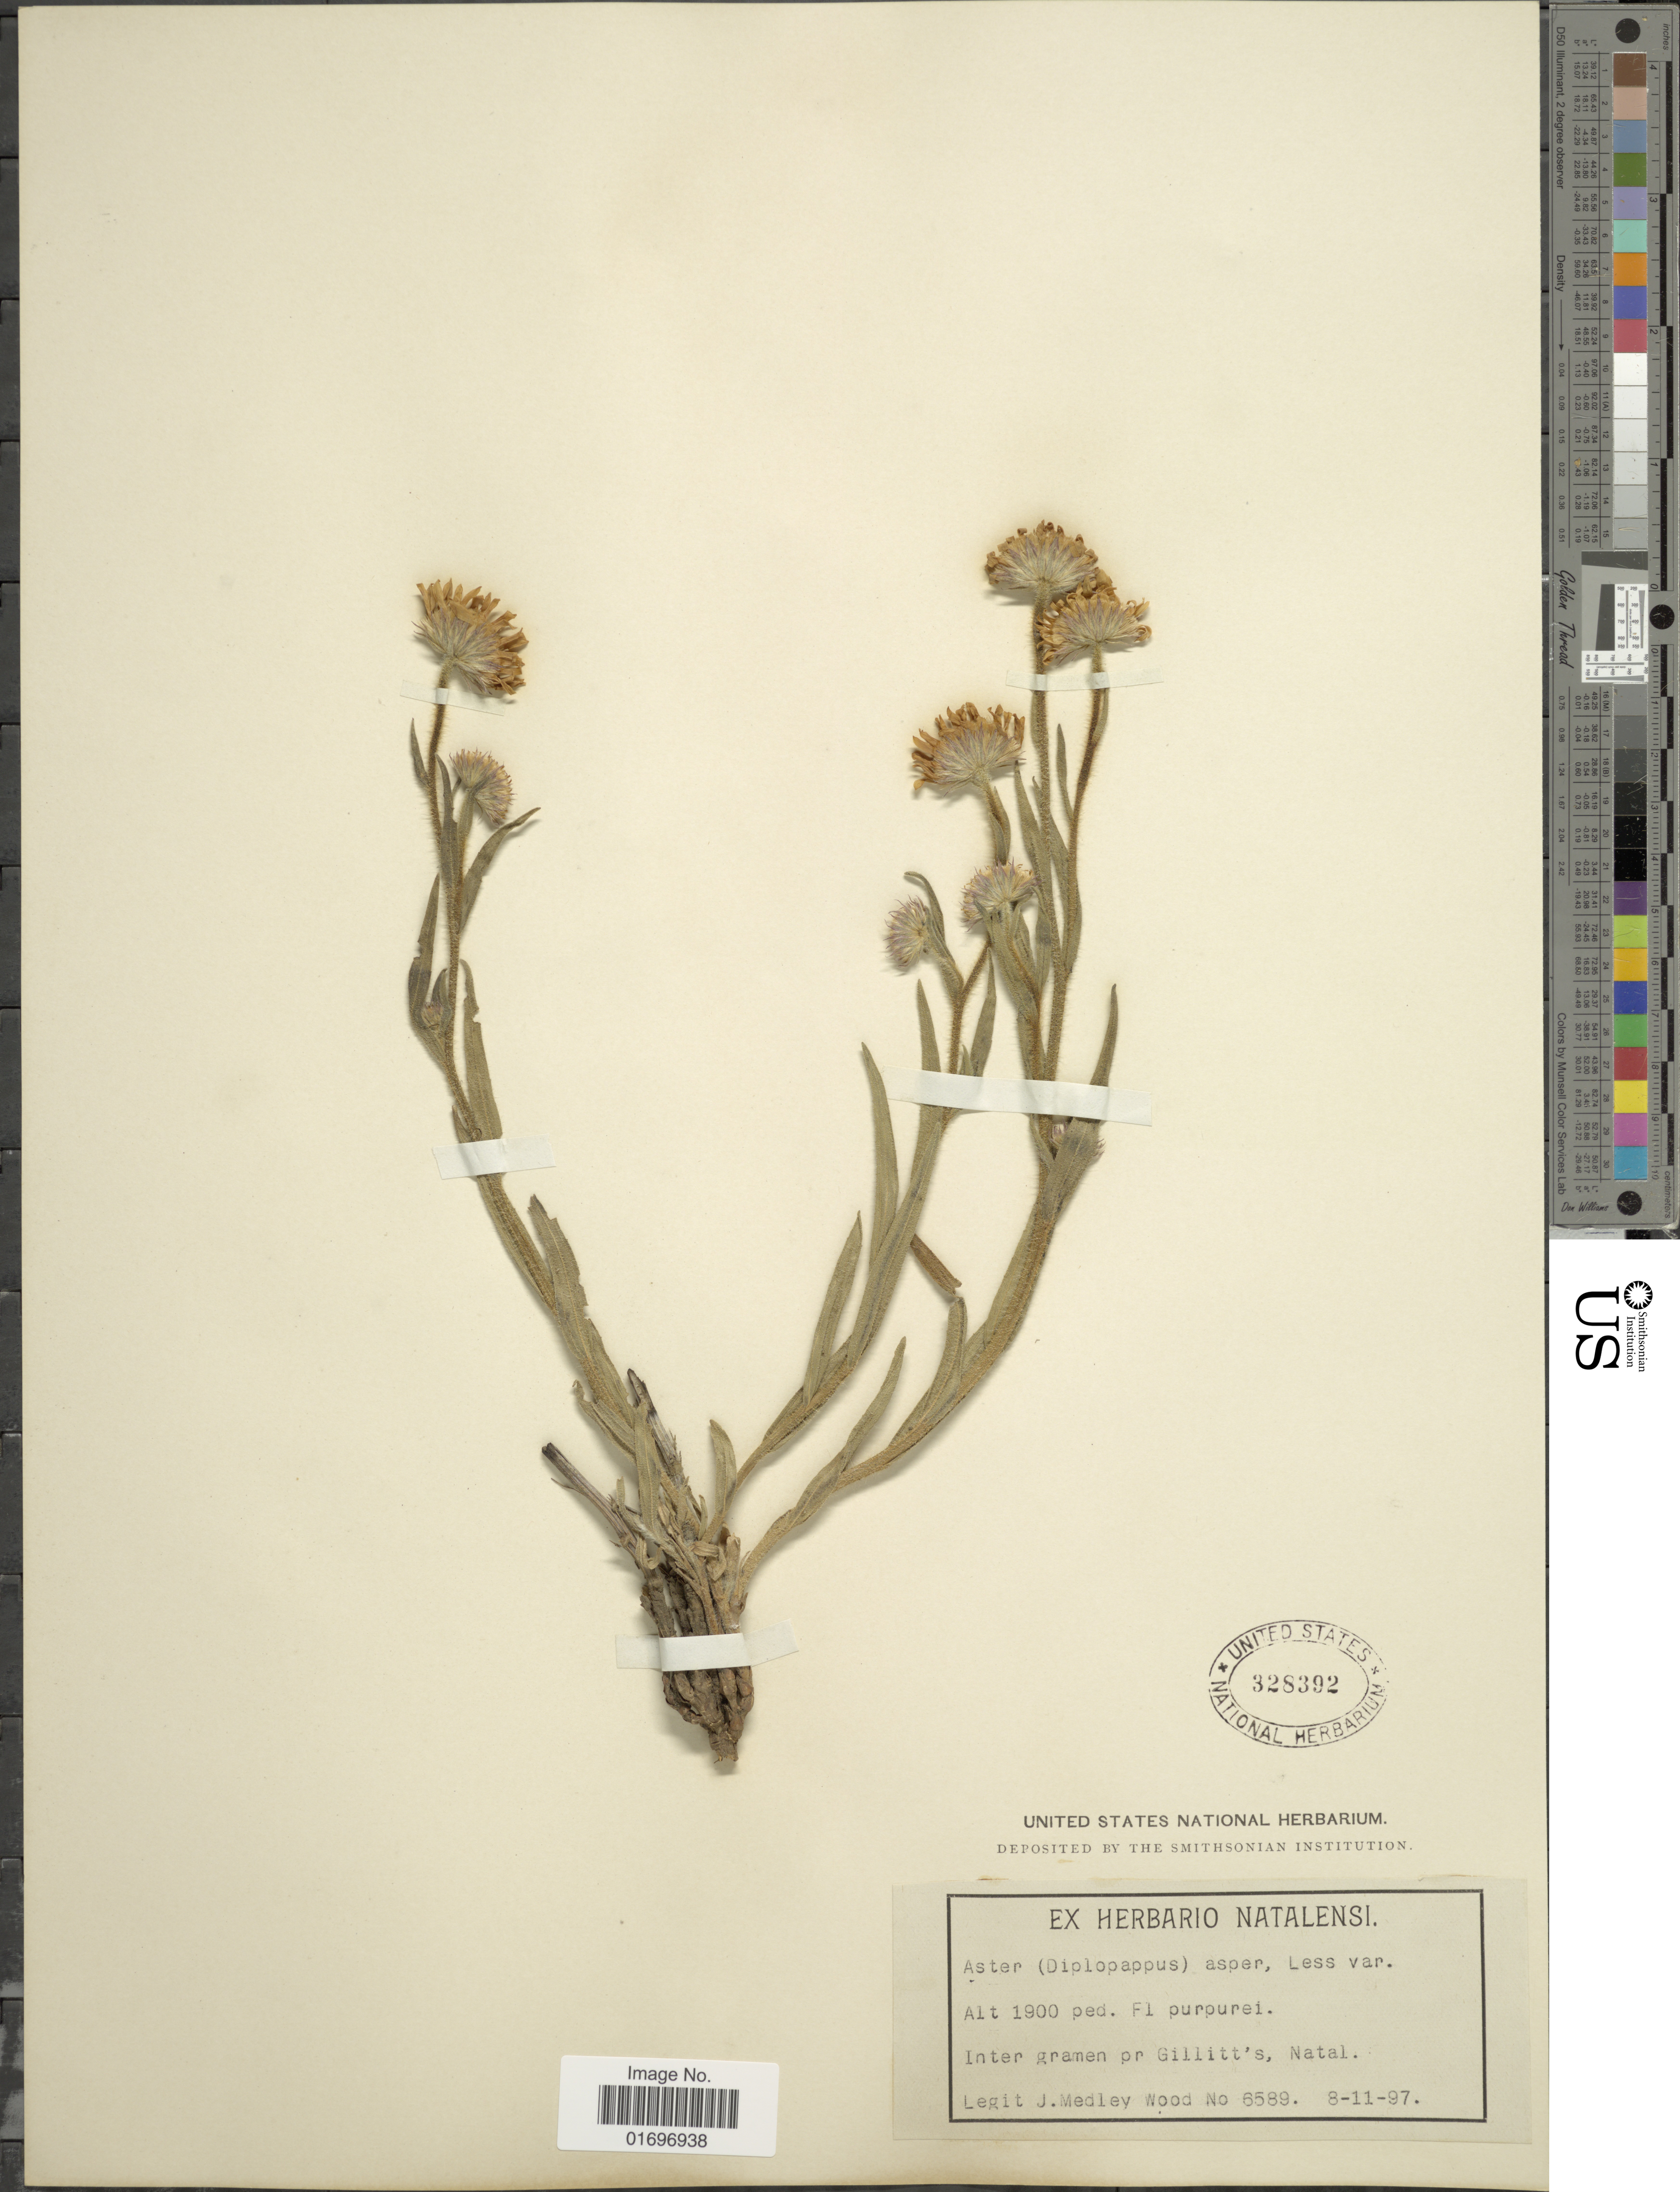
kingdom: Plantae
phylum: Tracheophyta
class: Magnoliopsida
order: Asterales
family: Asteraceae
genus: Aster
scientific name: Aster hispidus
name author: Thunb.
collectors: J. Medley Wood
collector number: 6589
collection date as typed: Transcribed d/m/y: 8/11/97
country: South Africa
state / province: KwaZulu-Natal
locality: Inter gramen pr Gillitt's, Natal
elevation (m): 579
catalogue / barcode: US 328392